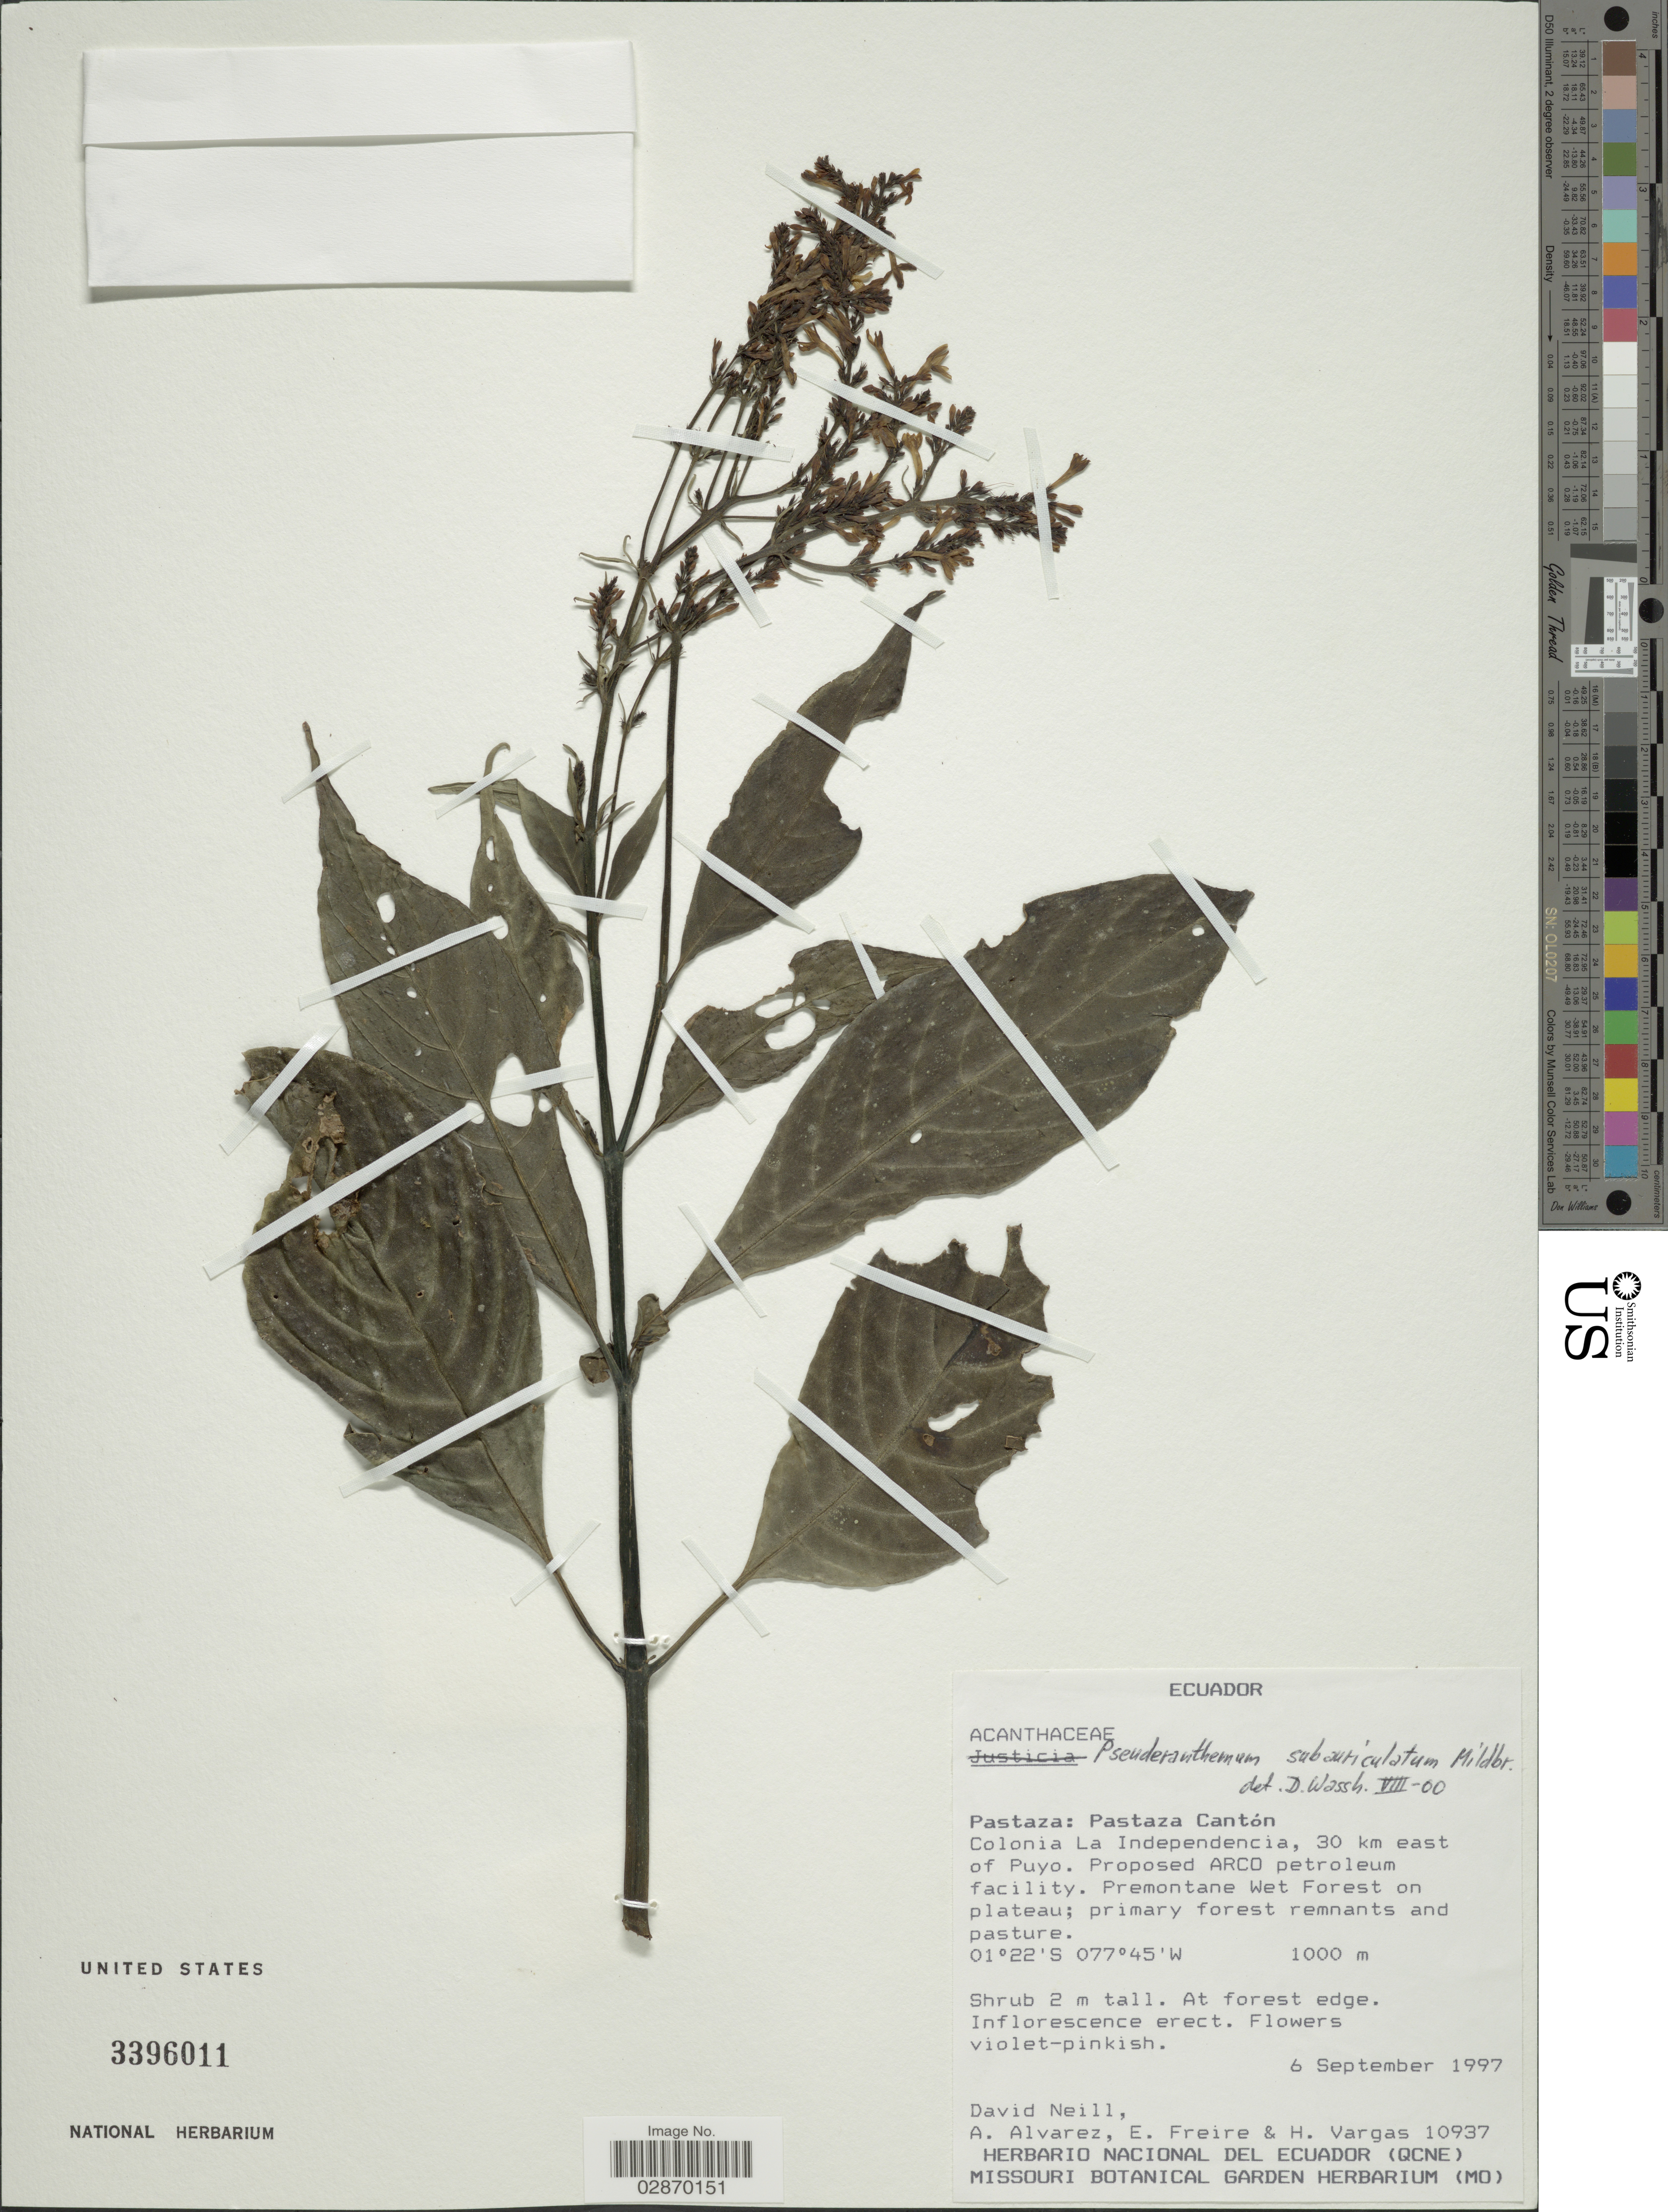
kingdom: Plantae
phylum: Tracheophyta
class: Magnoliopsida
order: Lamiales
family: Acanthaceae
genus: Pseuderanthemum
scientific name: Pseuderanthemum subauriculatum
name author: Mildbr.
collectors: D. A. Neill, A. Alvarez, E. Freire & H. Vargas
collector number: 10937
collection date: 1997-09-06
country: Ecuador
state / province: Pastaza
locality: Pastaza Cantón. Colonia La Independencia, 30 km east of Puyo. Proposed ARCO petroleum facility.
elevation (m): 1000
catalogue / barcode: US 3396011